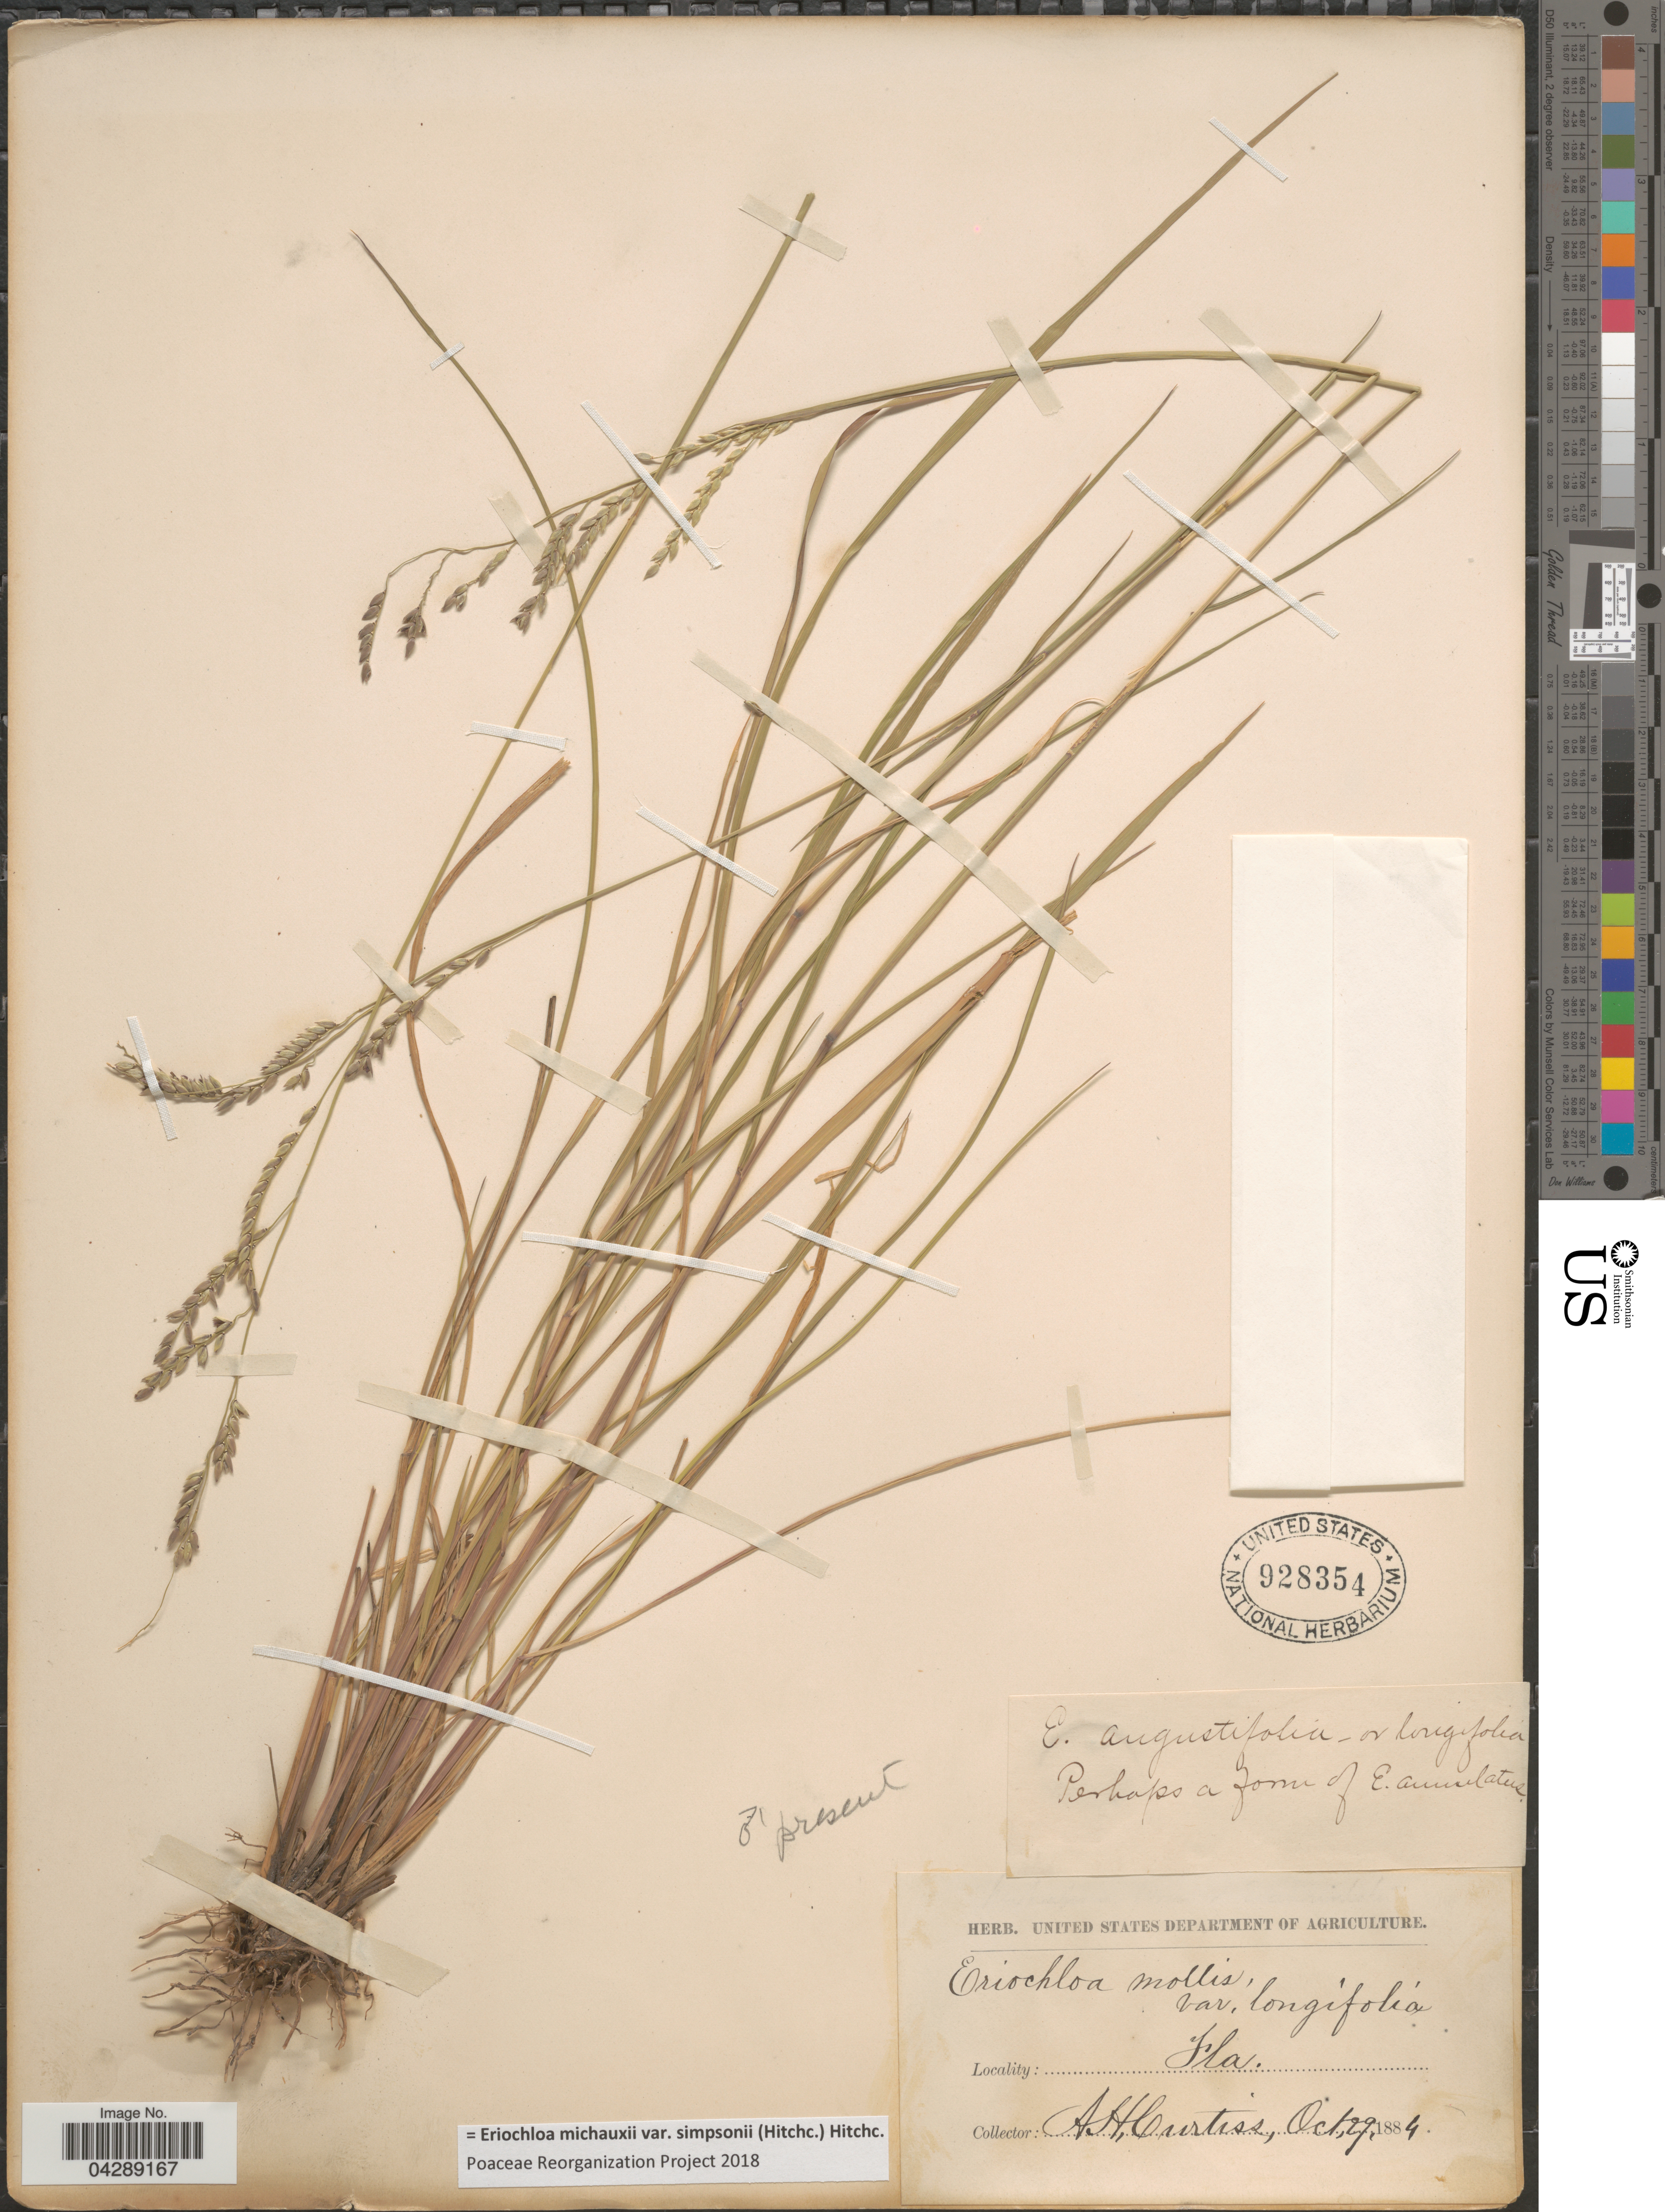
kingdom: Plantae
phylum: Tracheophyta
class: Liliopsida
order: Poales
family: Poaceae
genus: Eriochloa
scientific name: Eriochloa michauxii var. simpsonii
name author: Hitchc.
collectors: A. H. Curtiss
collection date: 1884-10-29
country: United States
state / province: Florida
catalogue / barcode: US 928354